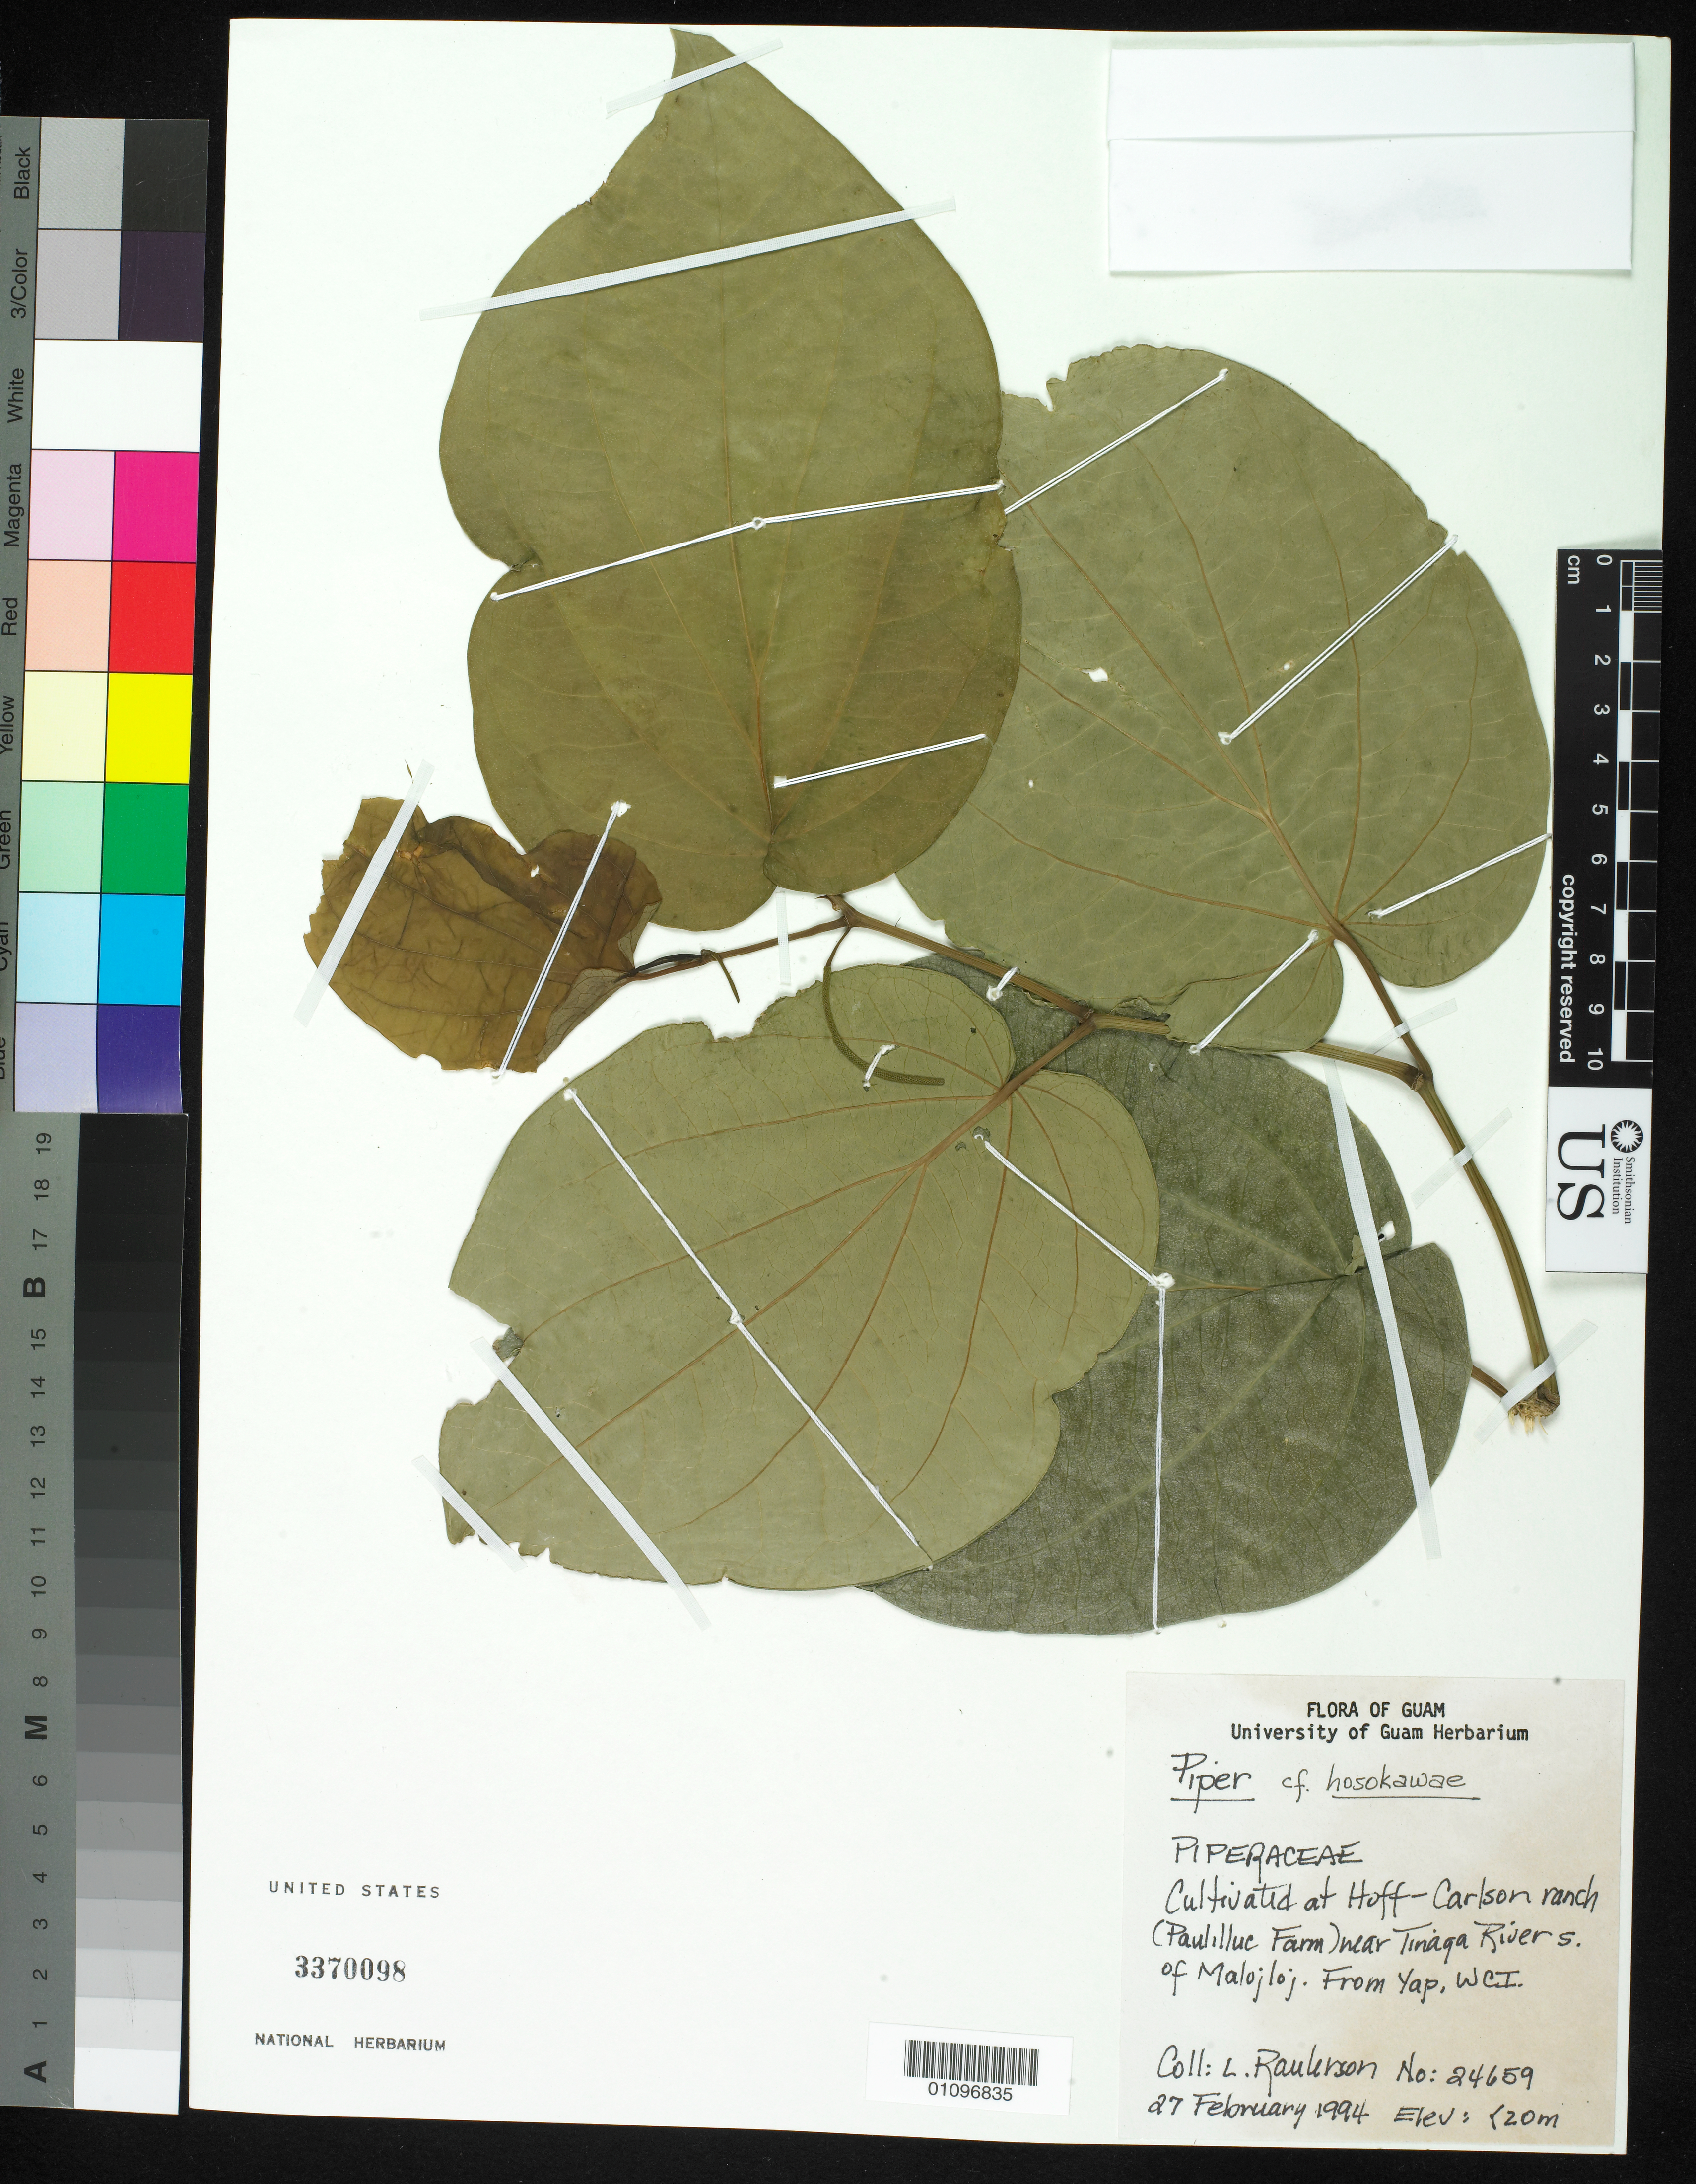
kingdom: Plantae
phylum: Tracheophyta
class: Magnoliopsida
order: Piperales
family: Piperaceae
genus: Piper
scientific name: Piper hosokawae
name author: Fosberg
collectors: L. Raulerson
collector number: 24659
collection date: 1994-02-27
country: Guam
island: Guam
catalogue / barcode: US 3370098